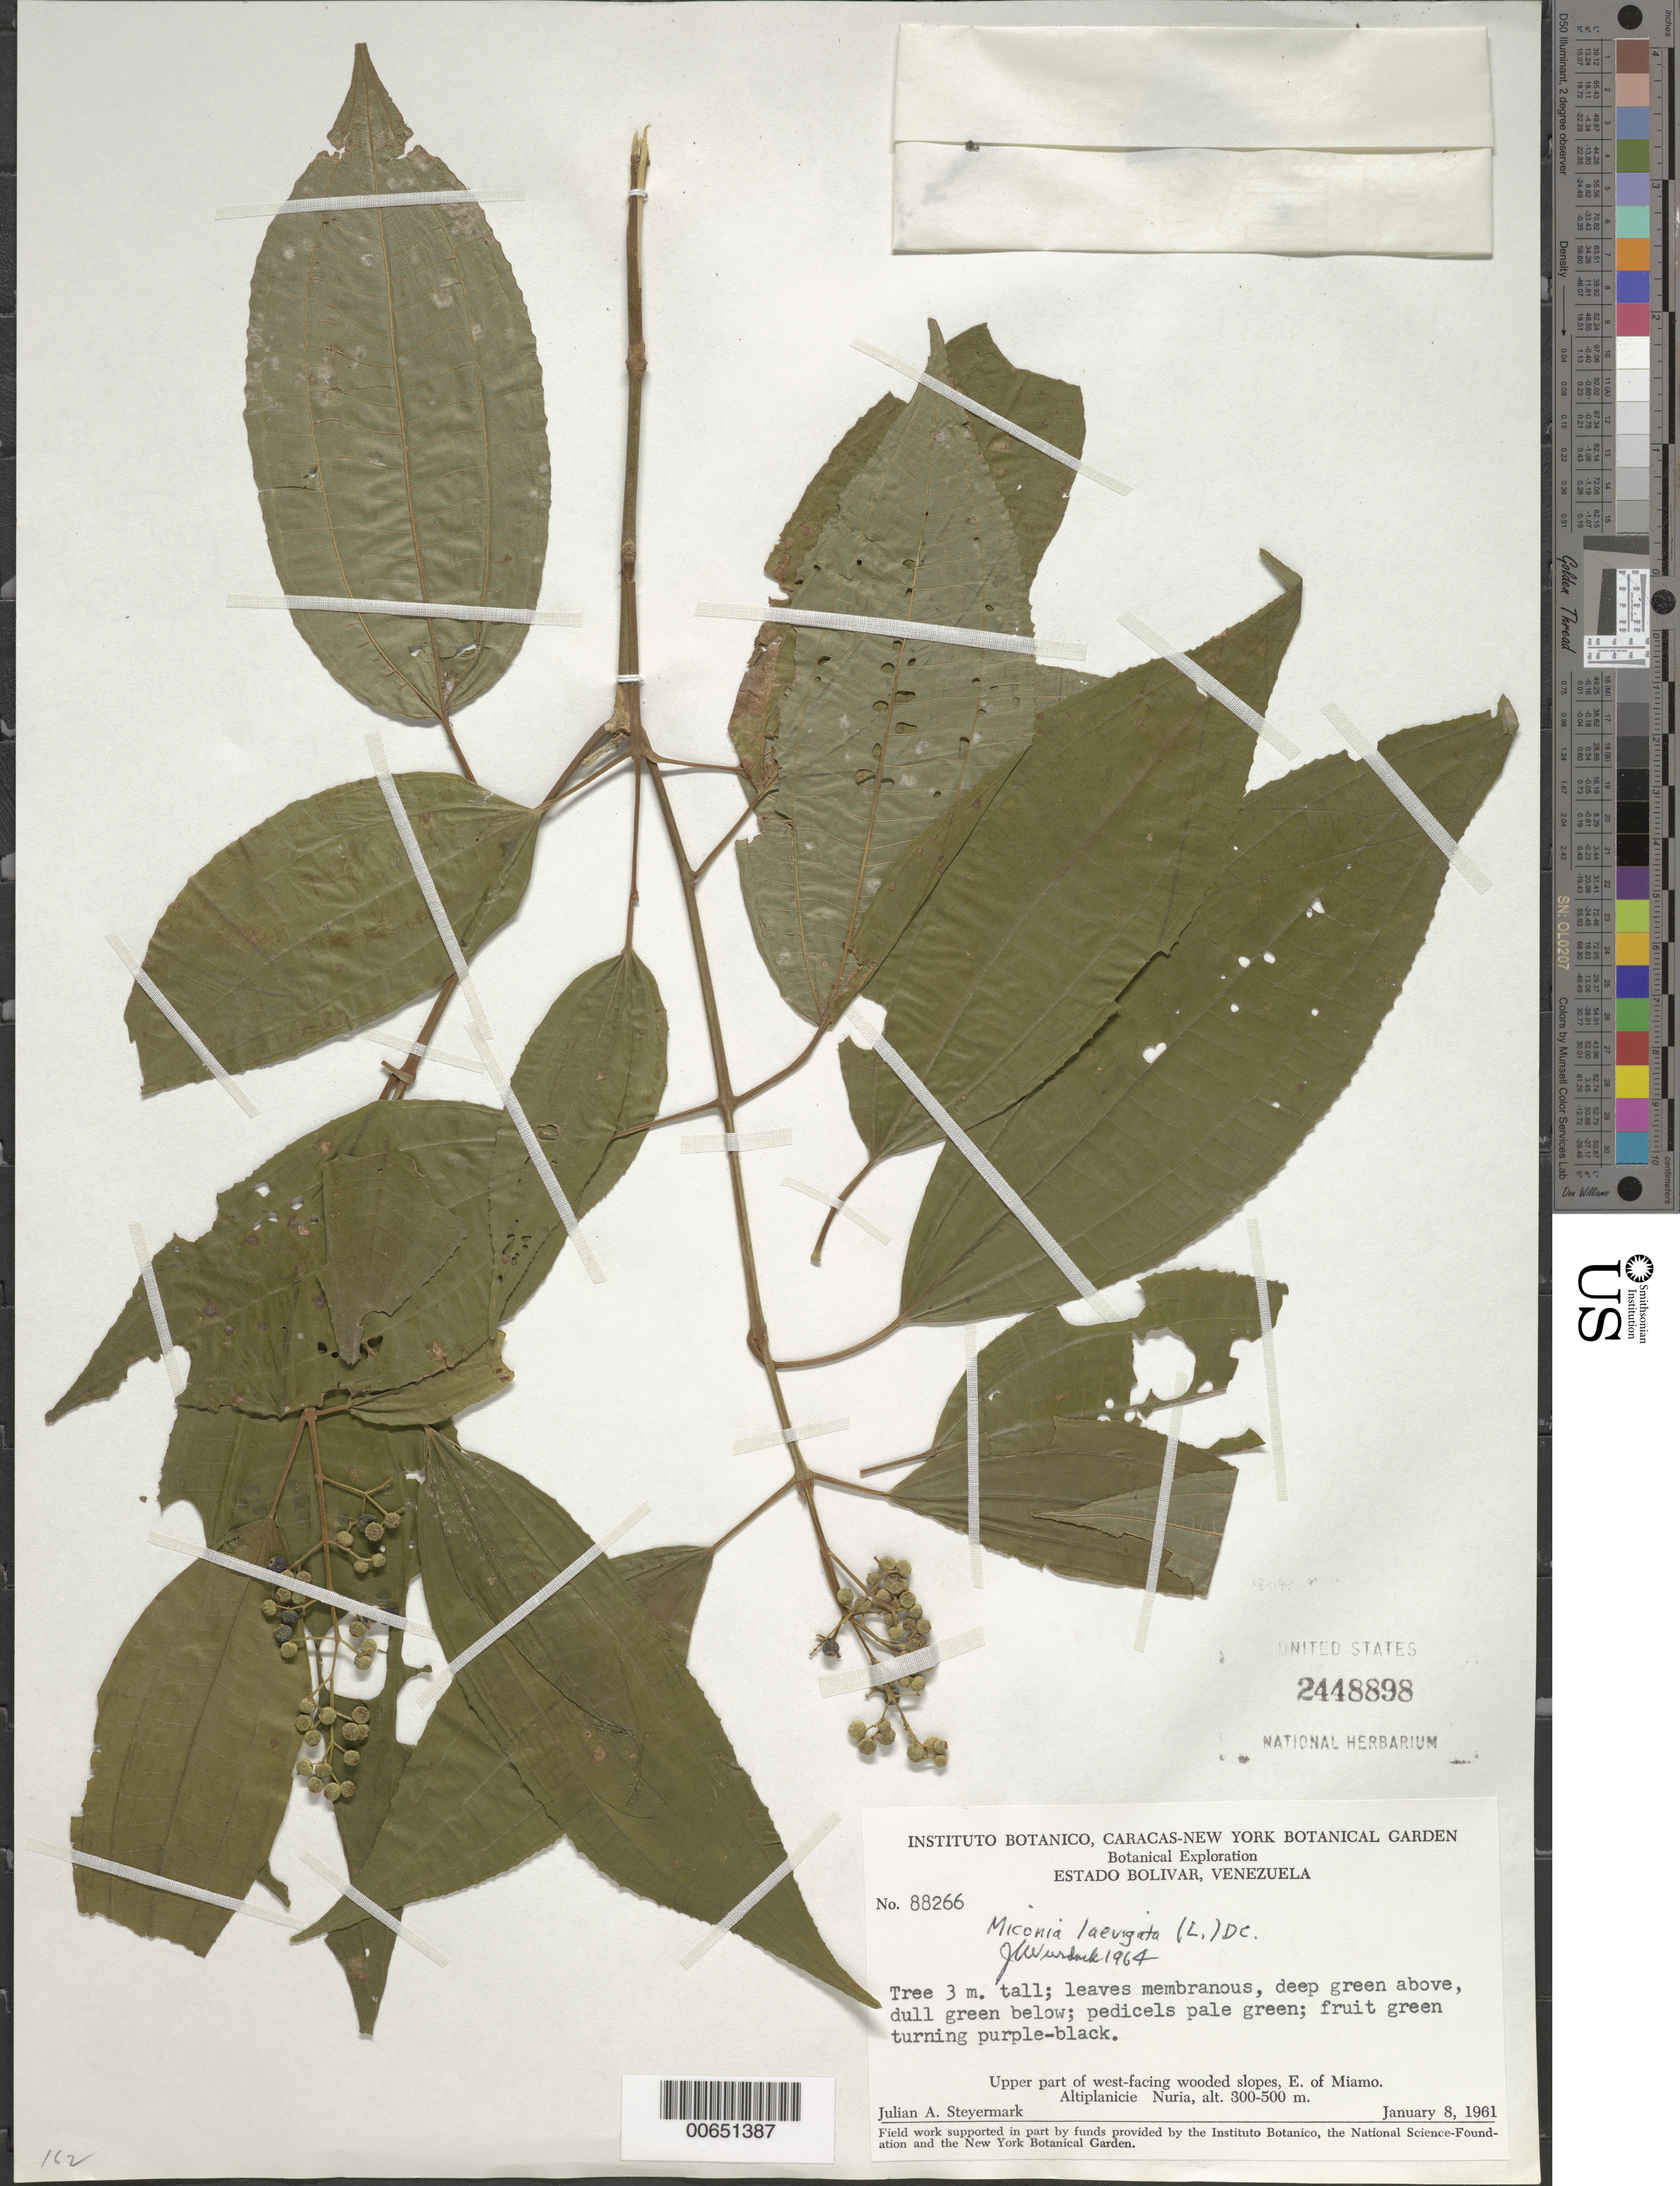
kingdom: Plantae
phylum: Tracheophyta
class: Magnoliopsida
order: Myrtales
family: Melastomataceae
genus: Miconia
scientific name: Miconia laevigata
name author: (L.) D. Don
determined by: Wurdack, John J., (US), US (UNITED STATES)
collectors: J. Steyermark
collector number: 88266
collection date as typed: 8-Jan-61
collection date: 1961-01-08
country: Venezuela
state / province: Bolívar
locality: Altiplanicie de Nuria, E of Miamo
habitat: Upper part of west-facing wooded slopes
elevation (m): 300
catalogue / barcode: US 2448898